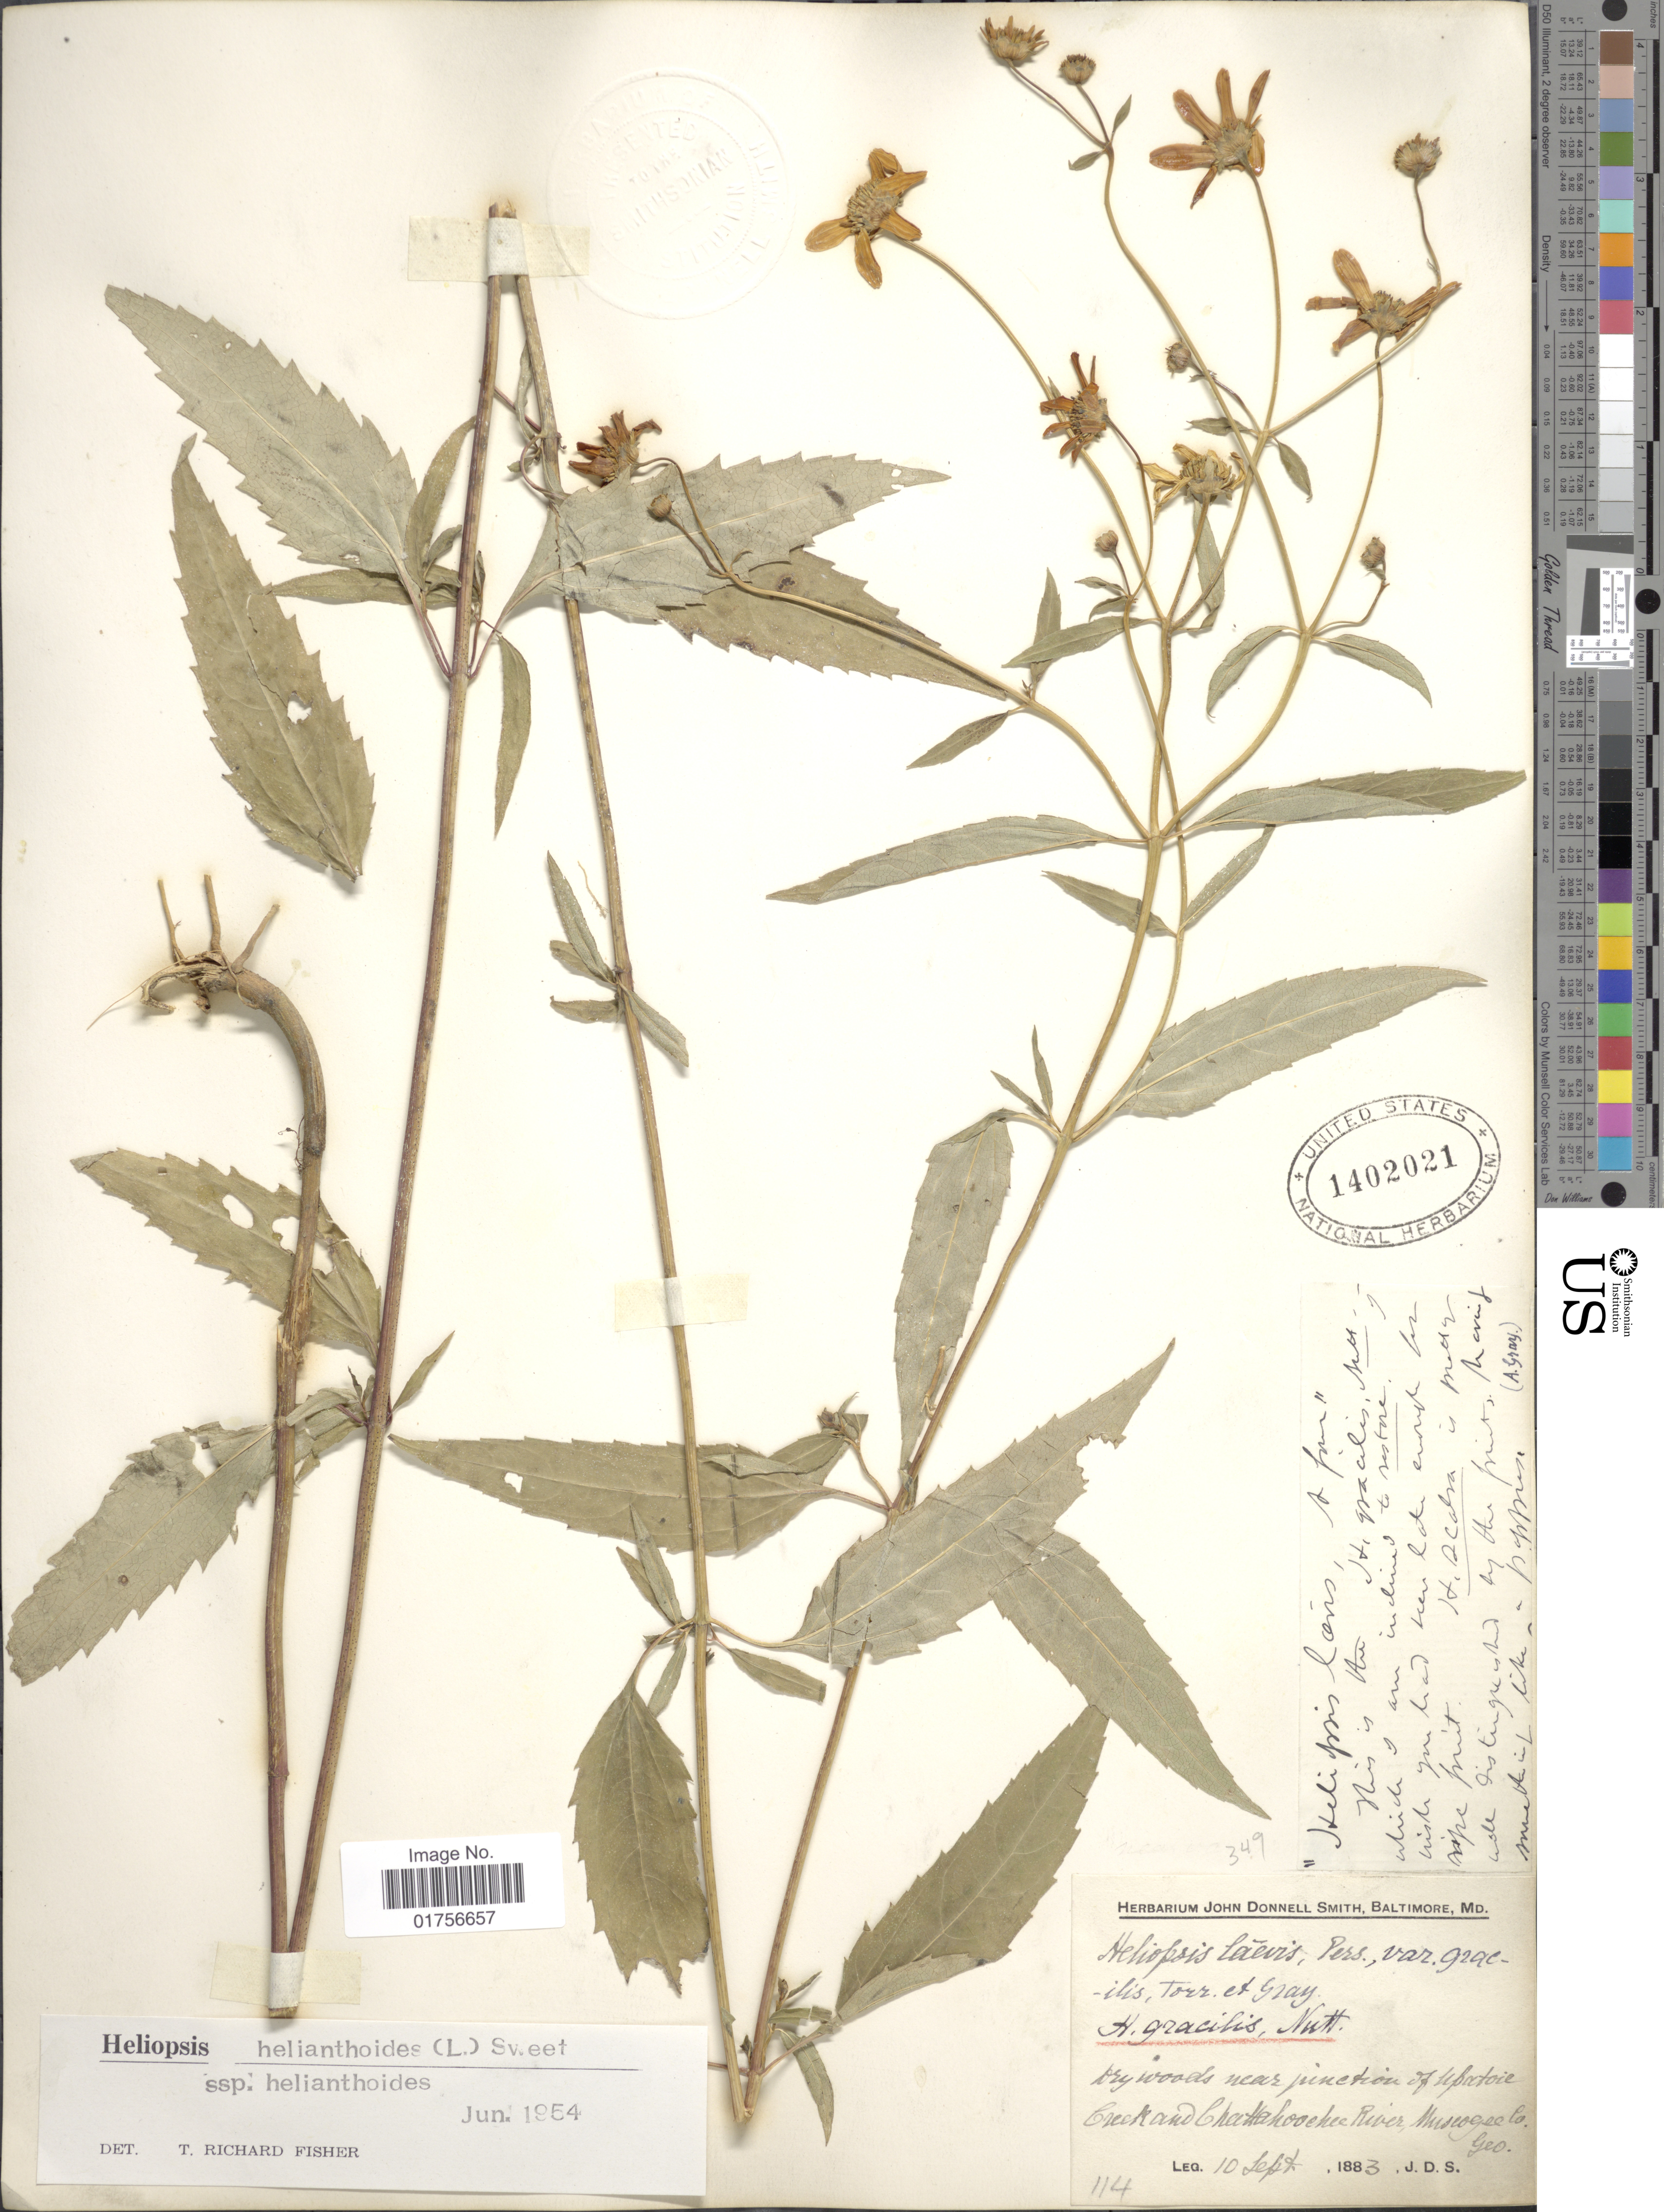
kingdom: Plantae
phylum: Tracheophyta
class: Magnoliopsida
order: Asterales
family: Asteraceae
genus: Heliopsis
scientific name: Heliopsis helianthoides subsp. helianthoides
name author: (L.) Sweet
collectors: J. Donnell Smith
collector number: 114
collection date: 1883-09-10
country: United States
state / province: Georgia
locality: Dry woods near junction of Upatoie Creek and Chattahoochee River, Muscogee Co., Geo.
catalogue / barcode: US 1402021